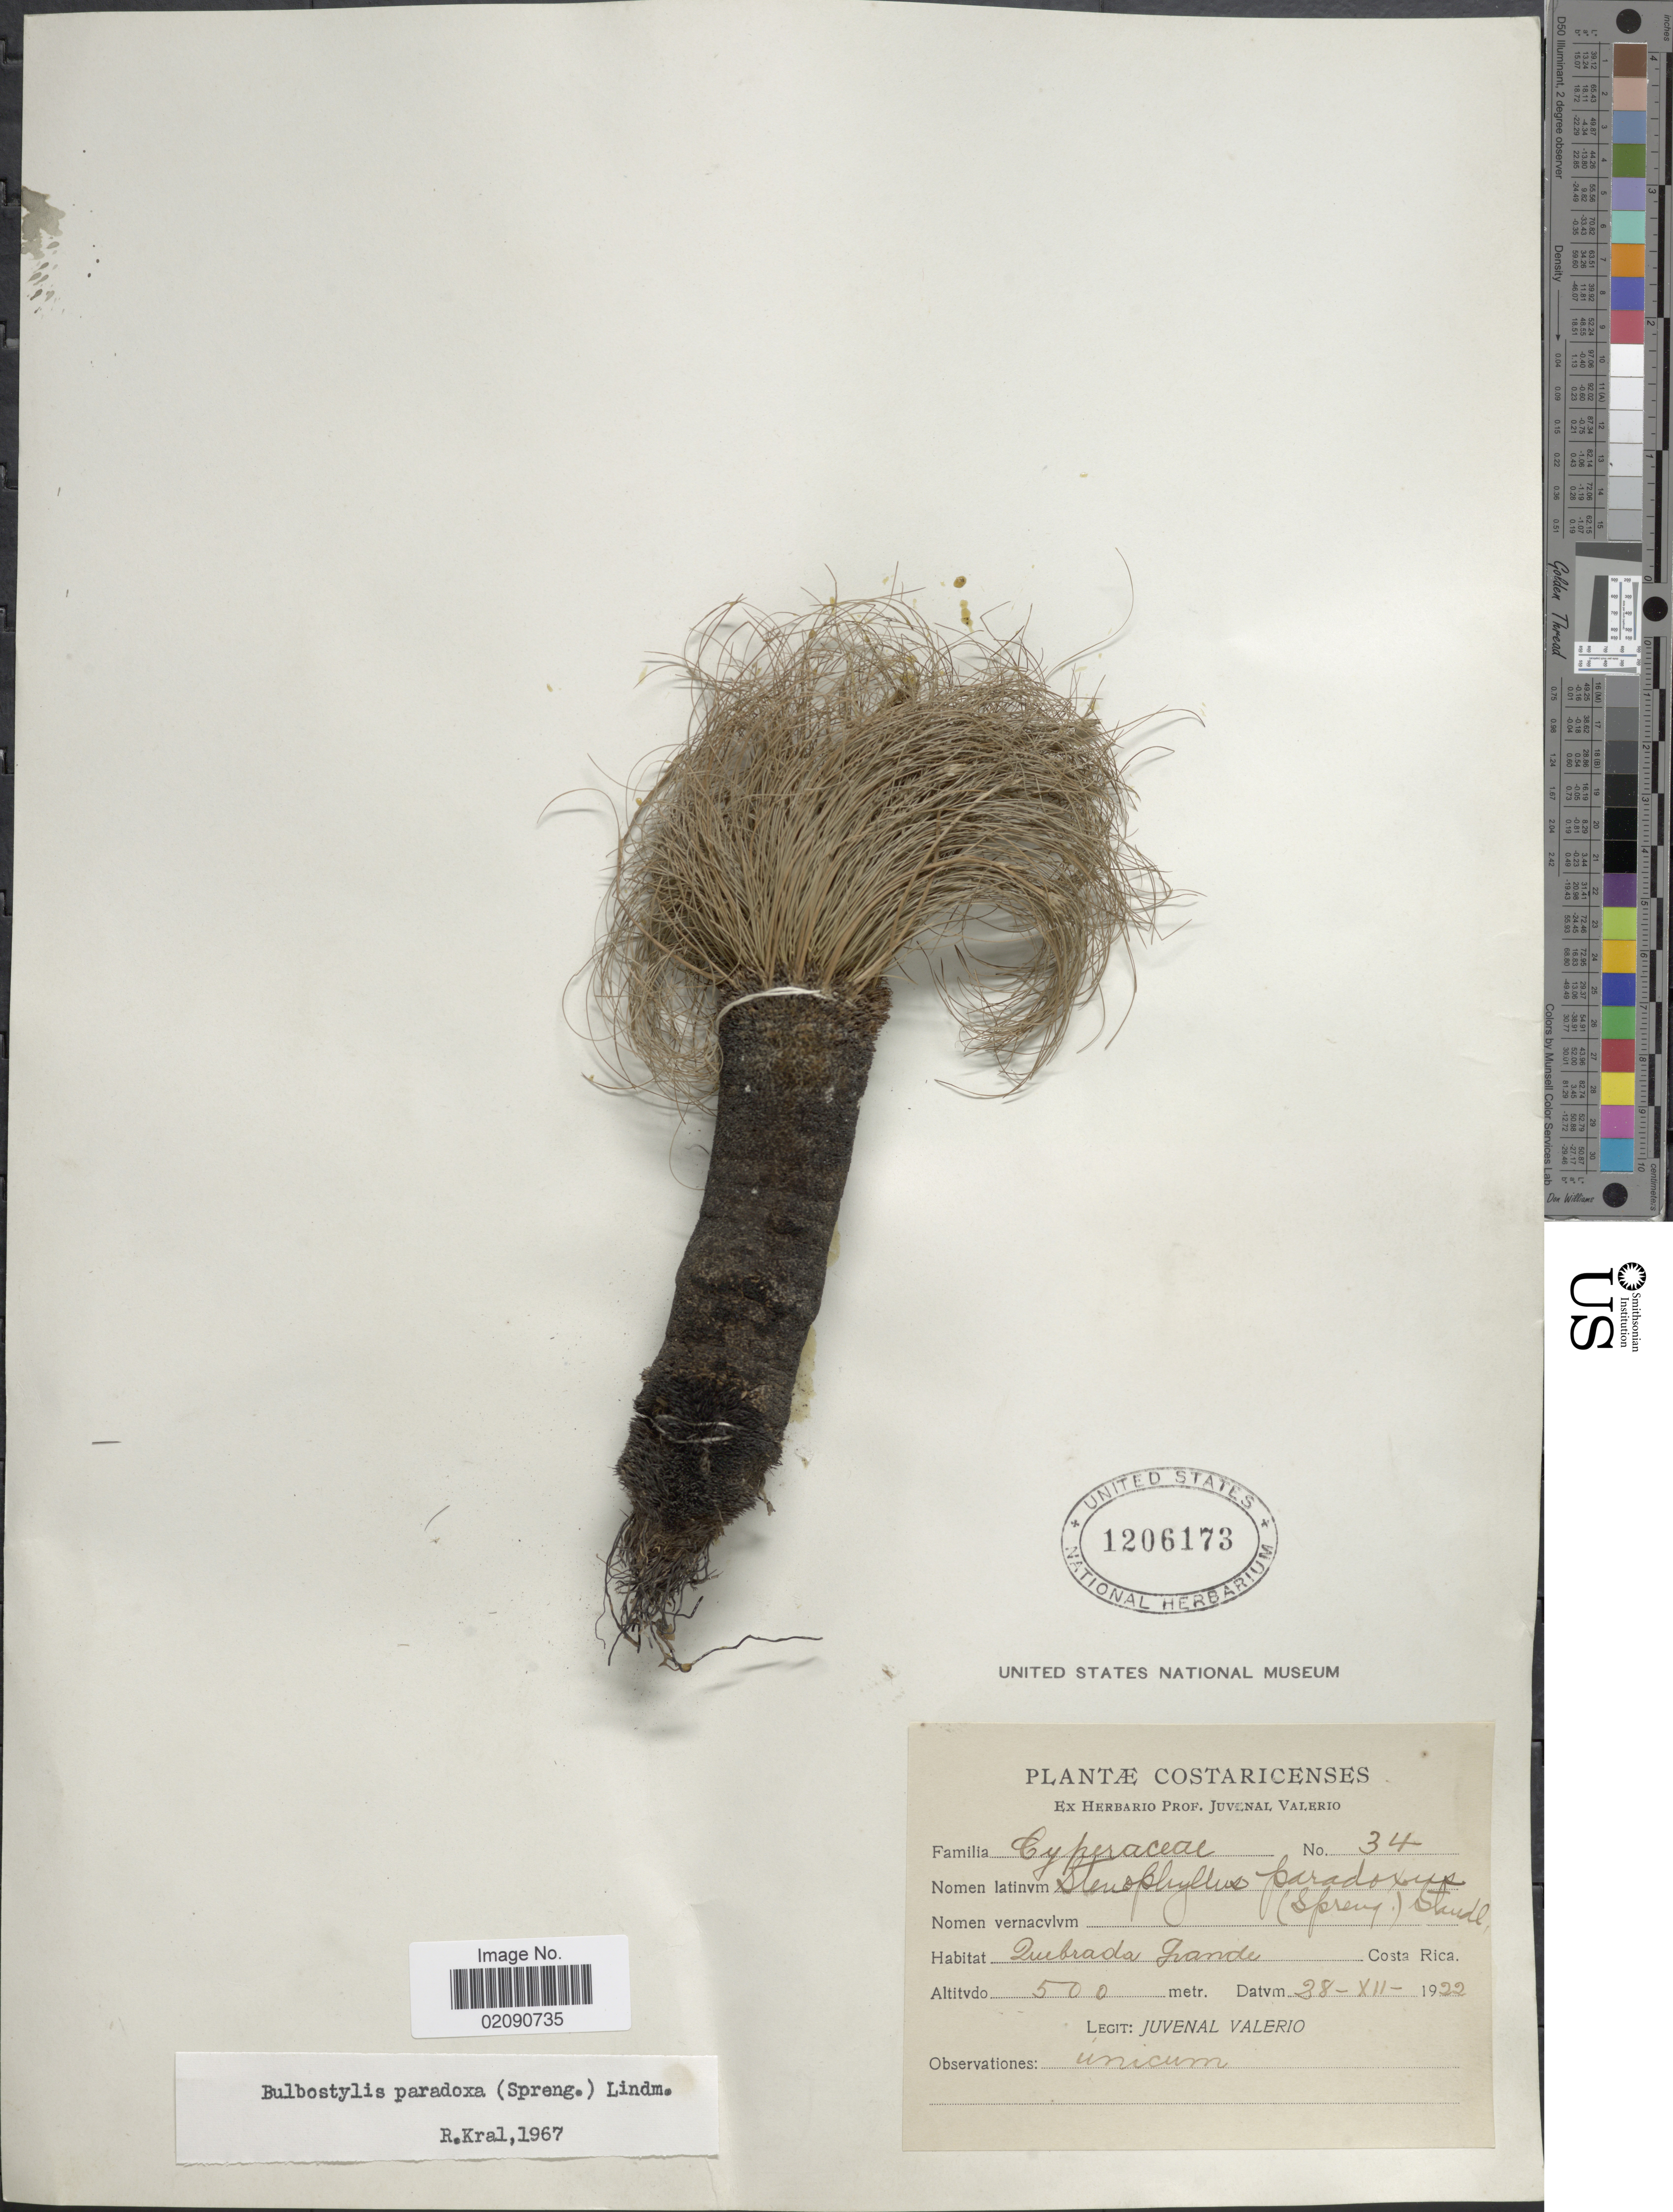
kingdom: Plantae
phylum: Tracheophyta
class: Liliopsida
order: Poales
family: Cyperaceae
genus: Bulbostylis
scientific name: Bulbostylis paradoxa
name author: (Spreng.) Lindm.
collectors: J. Valerio R.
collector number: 34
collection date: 1922-12-28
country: Costa Rica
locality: Quebrada Grande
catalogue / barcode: US 1206173